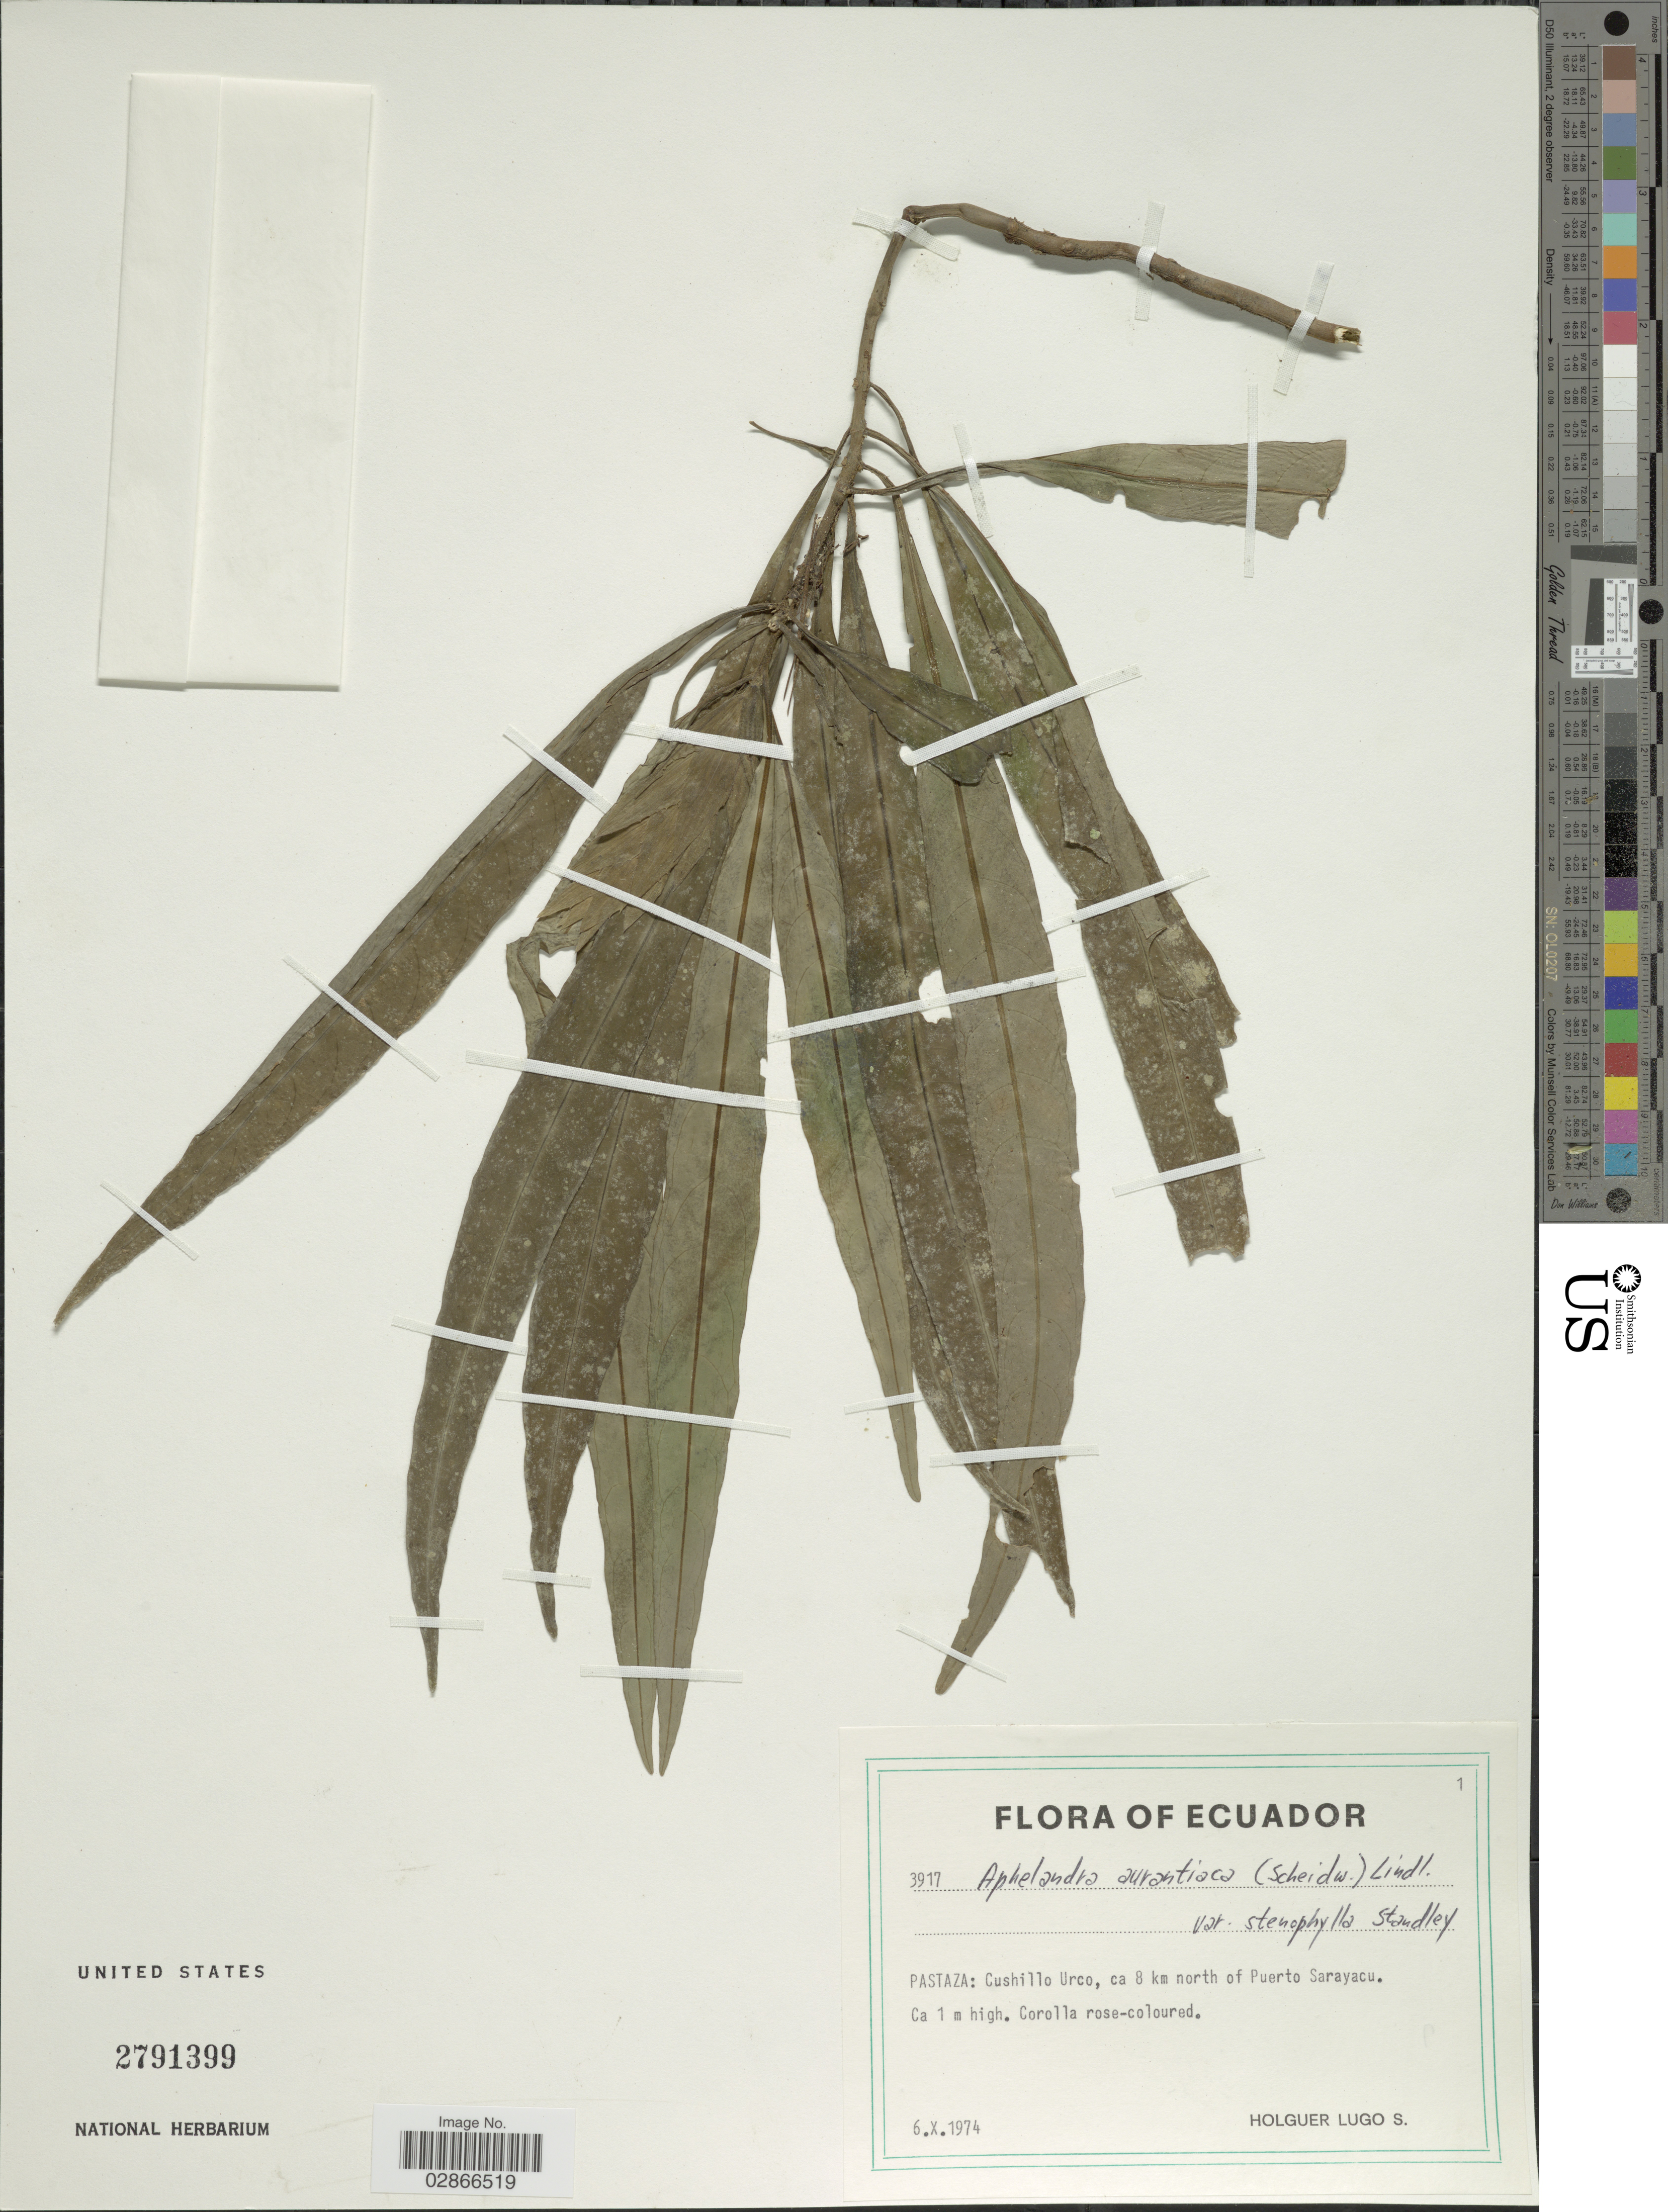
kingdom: Plantae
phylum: Tracheophyta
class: Magnoliopsida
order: Lamiales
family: Acanthaceae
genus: Aphelandra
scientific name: Aphelandra aurantiaca var. stenophylla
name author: Standl.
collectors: H. Lugo S.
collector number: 3917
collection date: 1974-10-06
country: Ecuador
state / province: Pastaza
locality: Cushillo Urco, ca 8 km north of Puerto Sarayacu.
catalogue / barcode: US 2791399